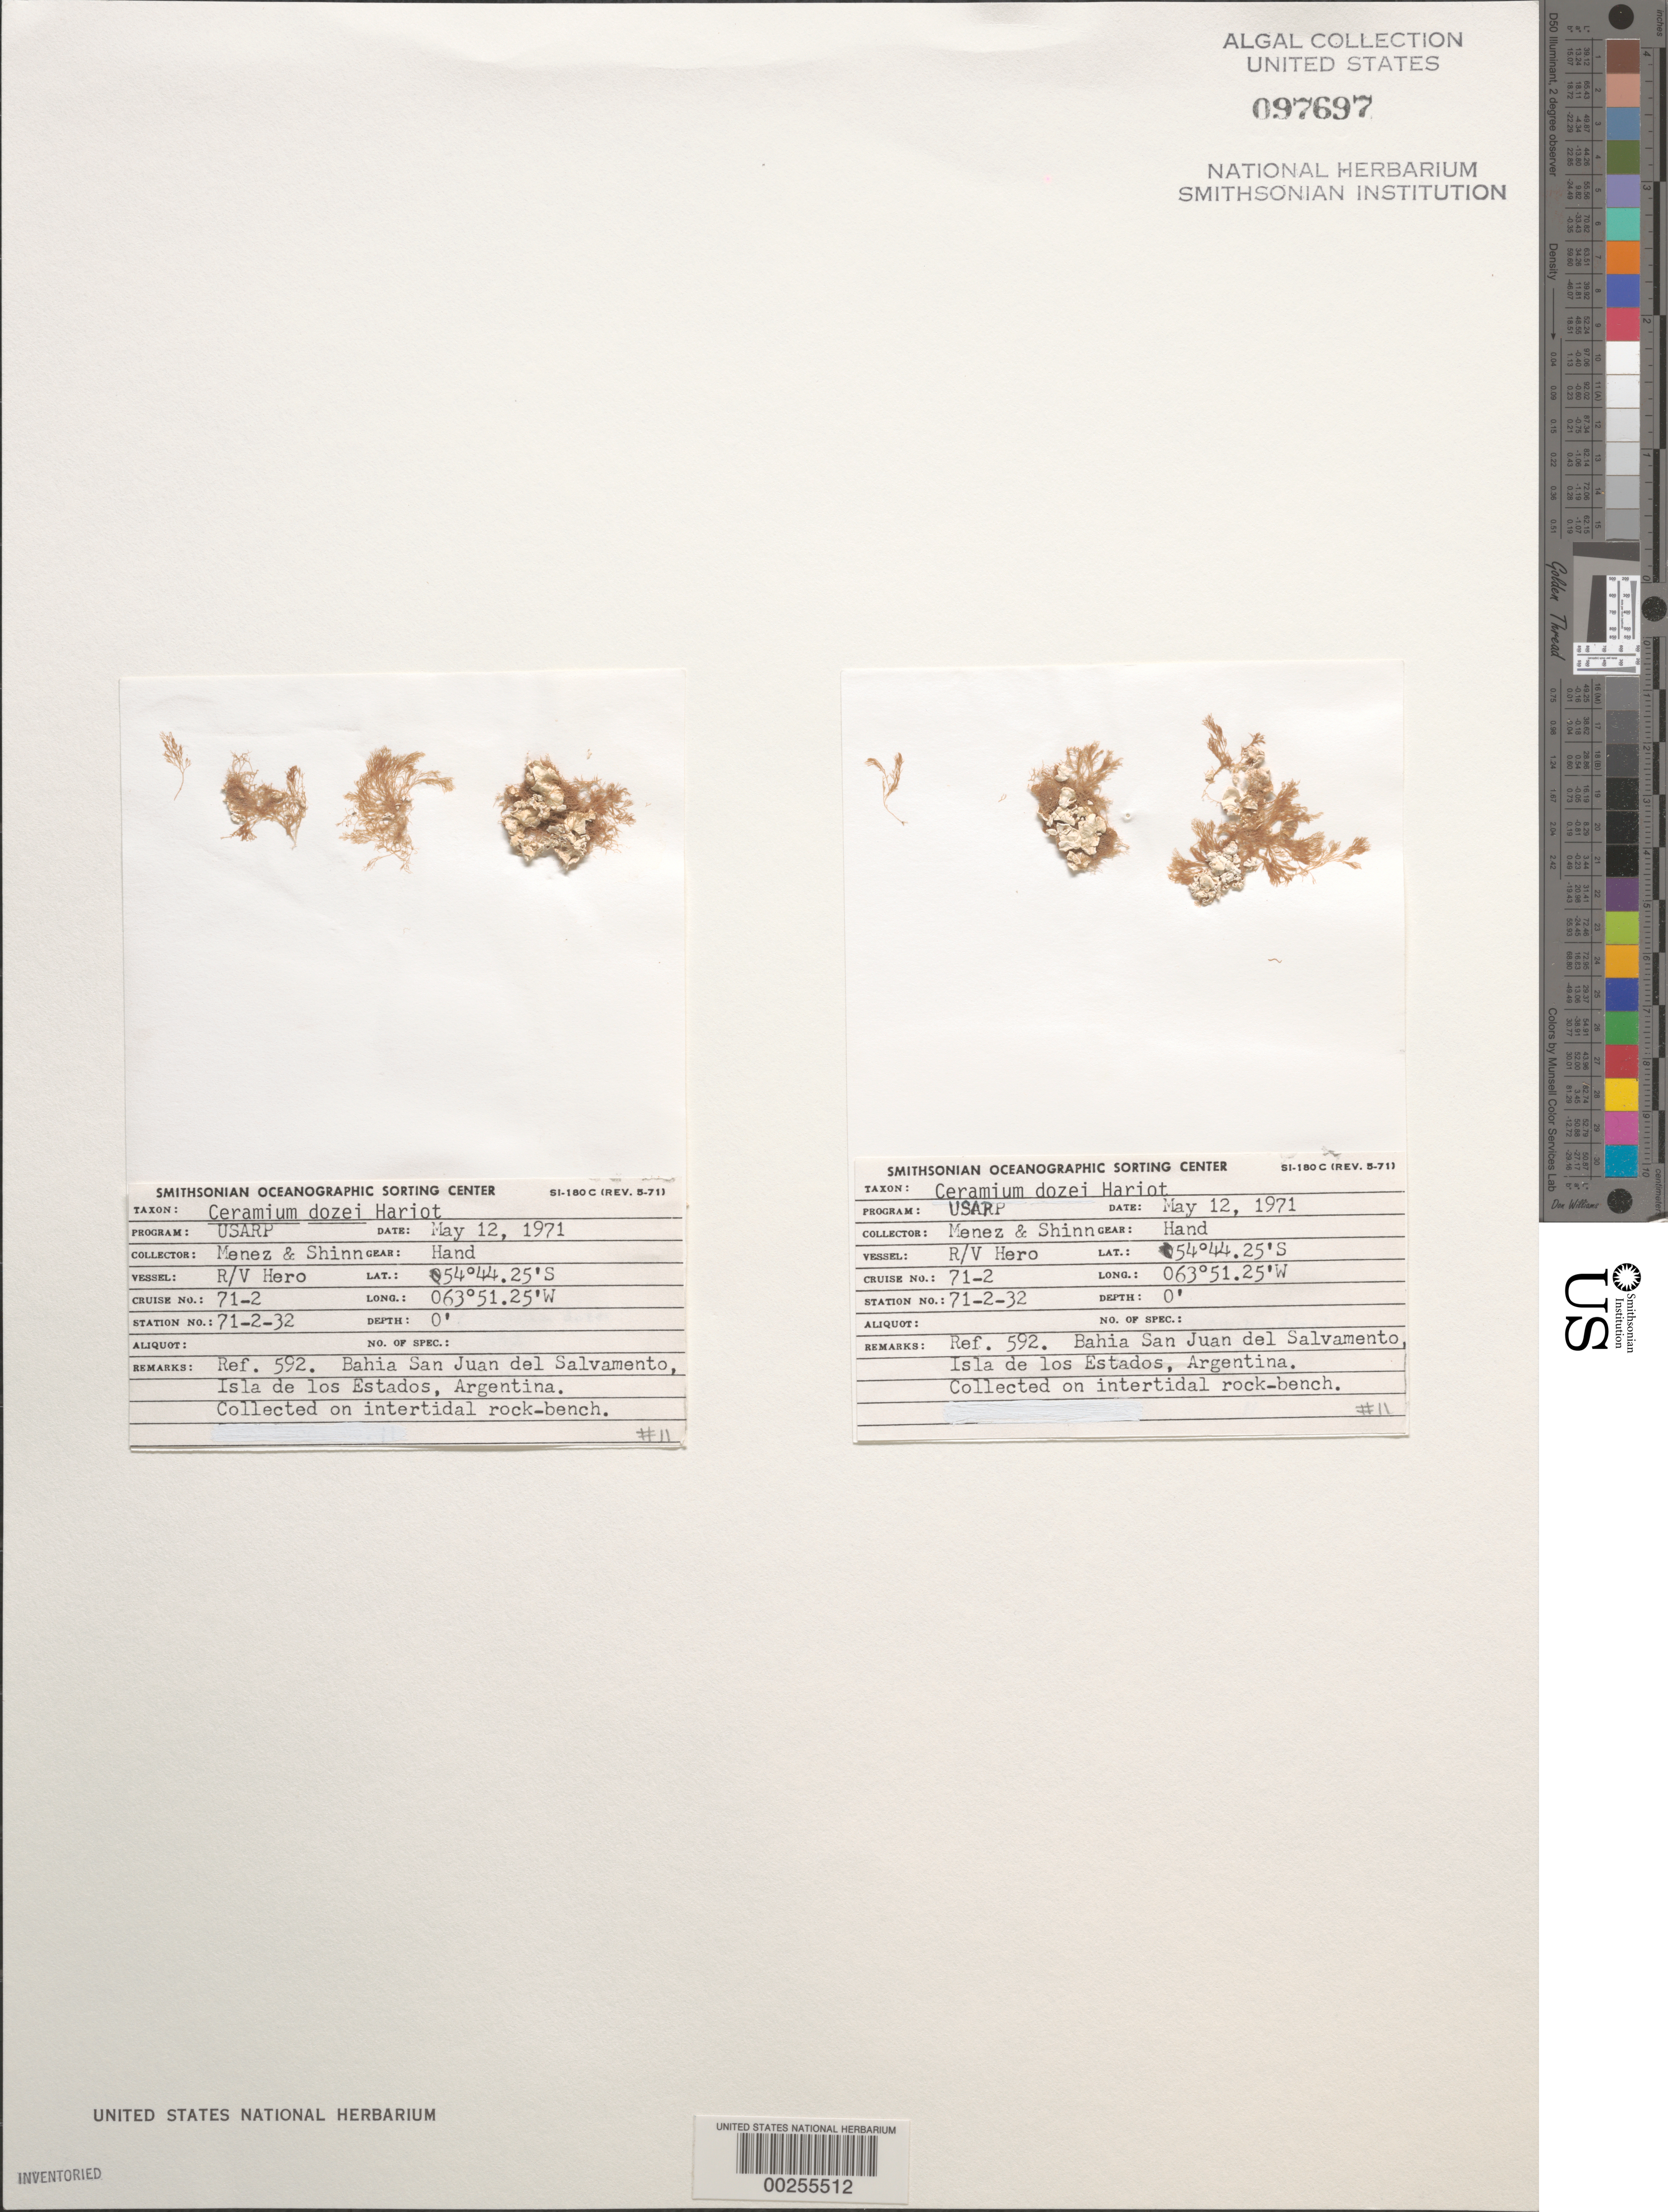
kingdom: Plantae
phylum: Rhodophyta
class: Florideophyceae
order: Ceramiales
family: Ceramiaceae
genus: Ceramium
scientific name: Ceramium dozei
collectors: Meñez & -. Shinn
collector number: Station 71-2-32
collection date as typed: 12 May 1971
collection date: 1971-05-12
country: Argentina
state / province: Tierra del Fuego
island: Isla de los Estados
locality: Bahia San Juan del Salvamento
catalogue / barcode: US 97697